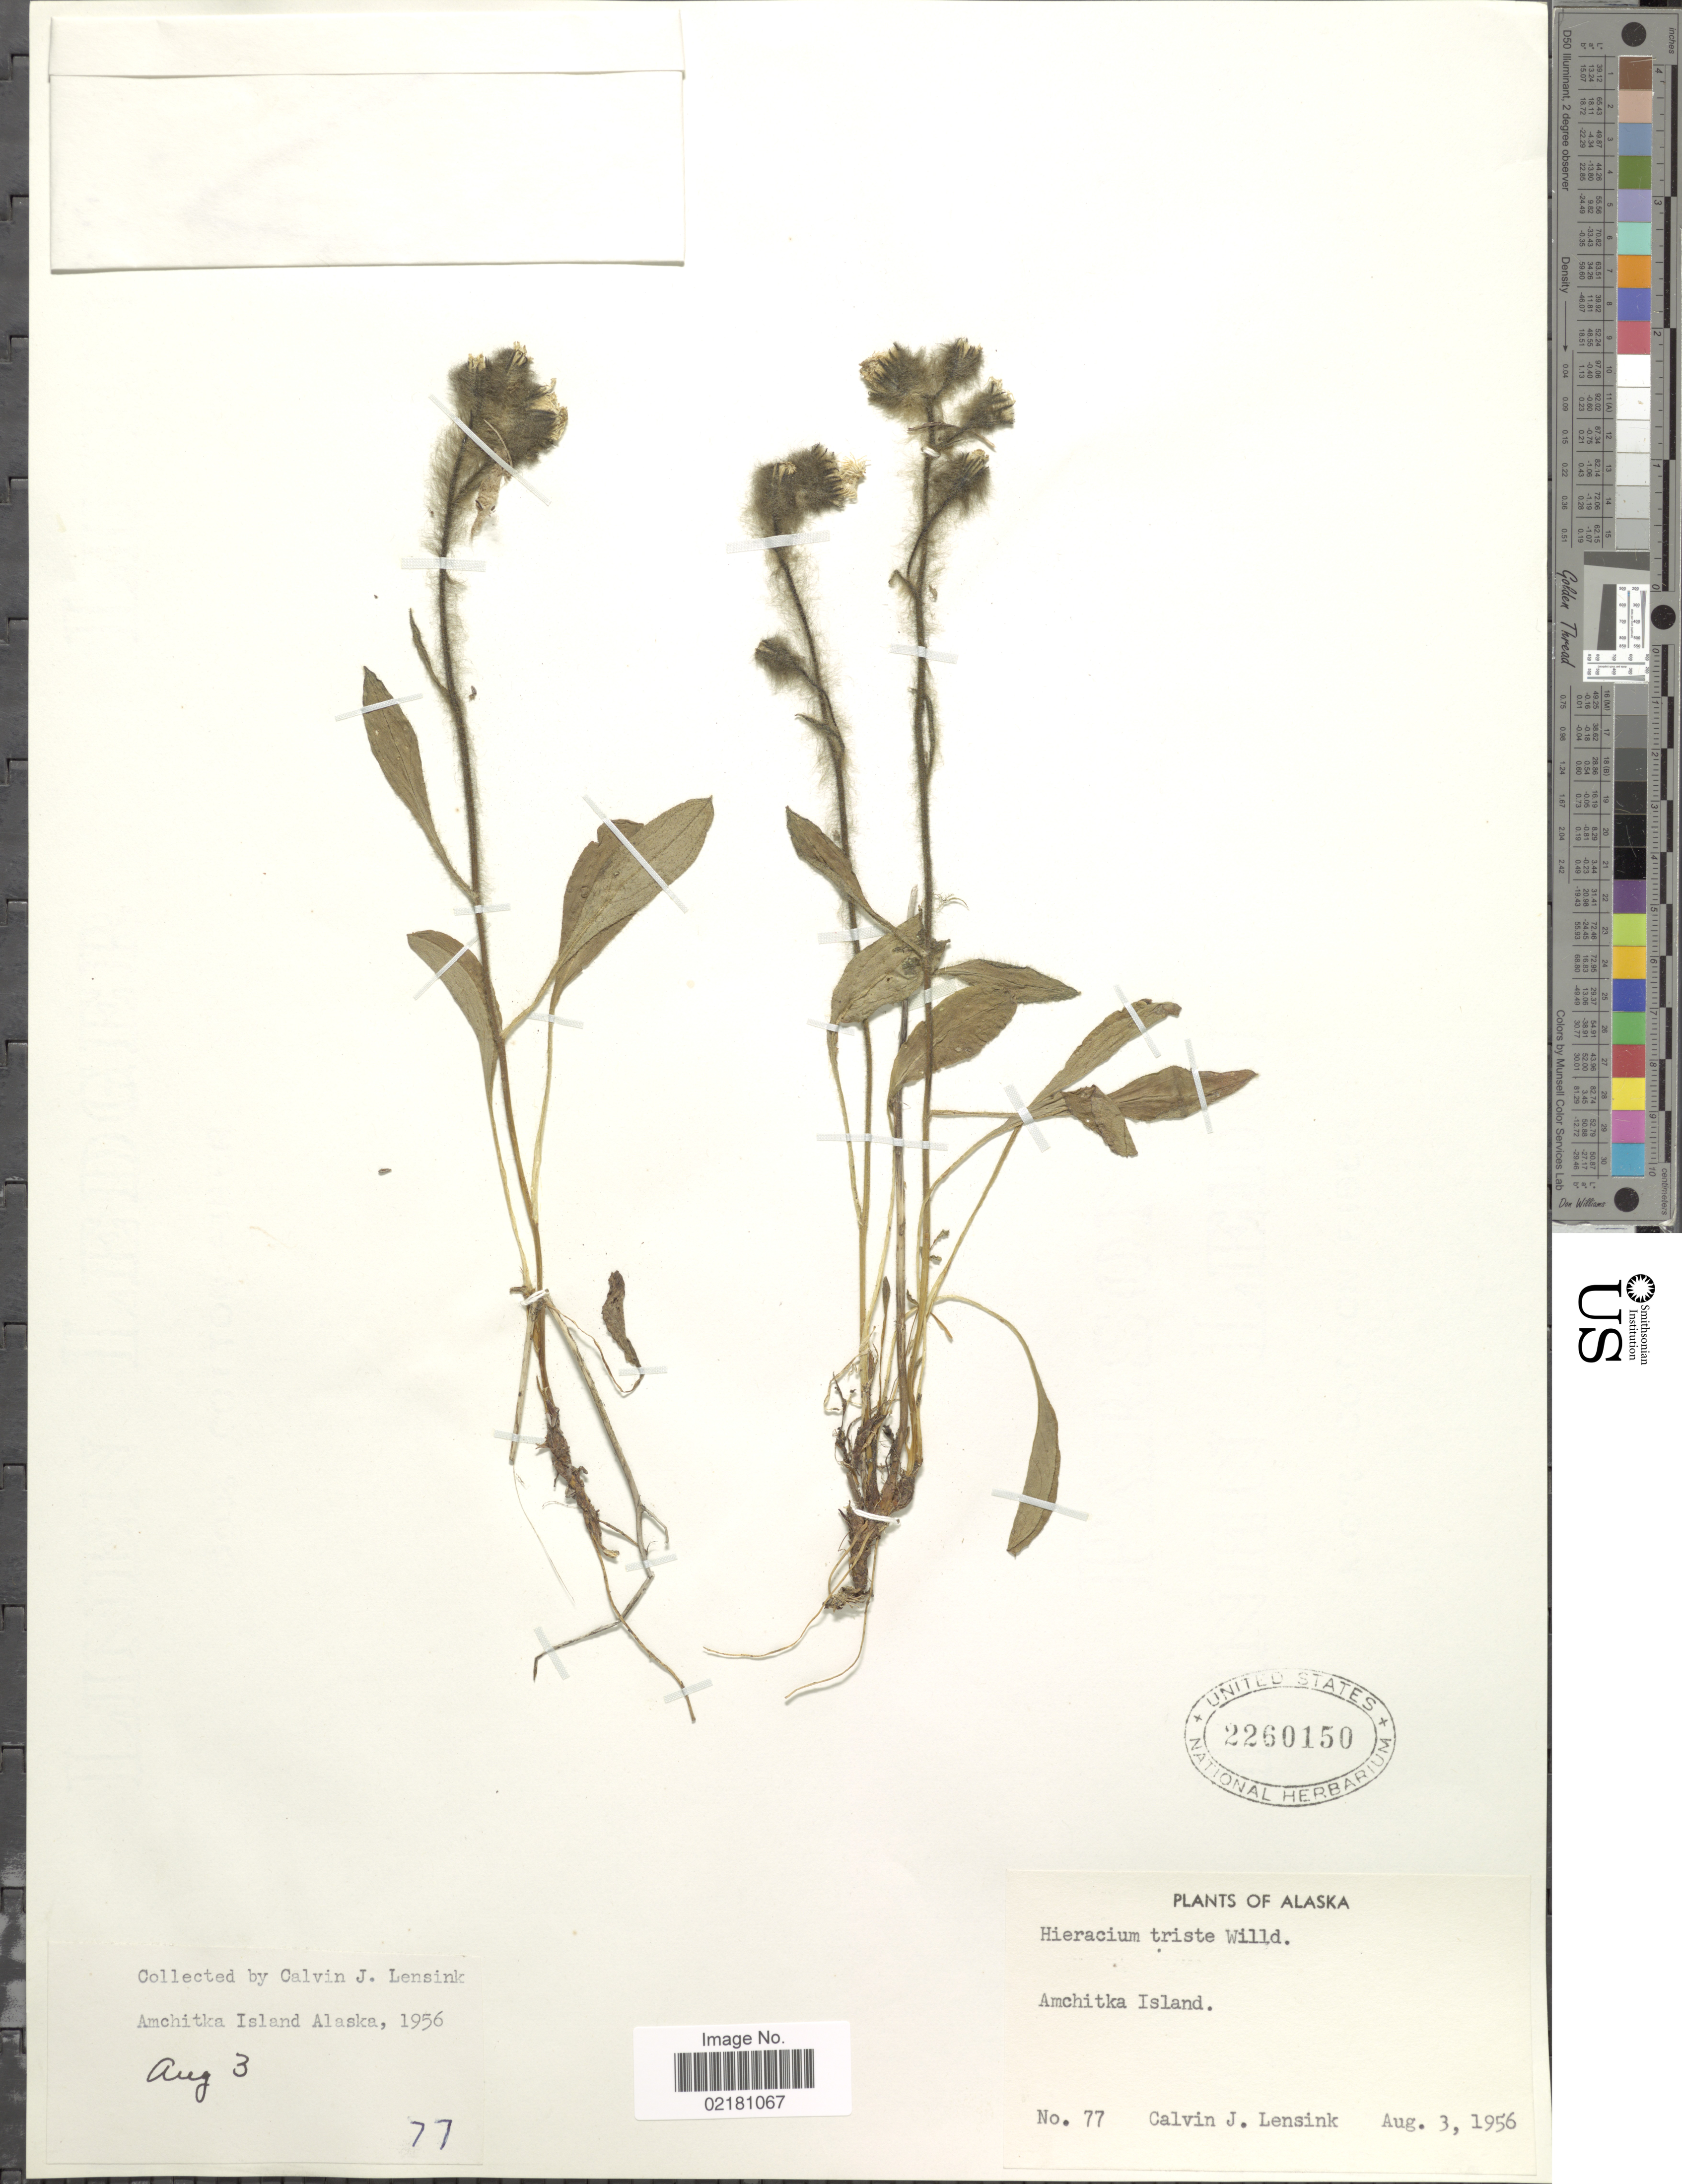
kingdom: Plantae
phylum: Tracheophyta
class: Magnoliopsida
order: Asterales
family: Asteraceae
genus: Hieracium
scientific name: Hieracium triste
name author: Willd. ex Spreng.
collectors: C. Lensink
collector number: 77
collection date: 1956-08-03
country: United States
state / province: Alaska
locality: Amchitka Island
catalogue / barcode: US 2260150